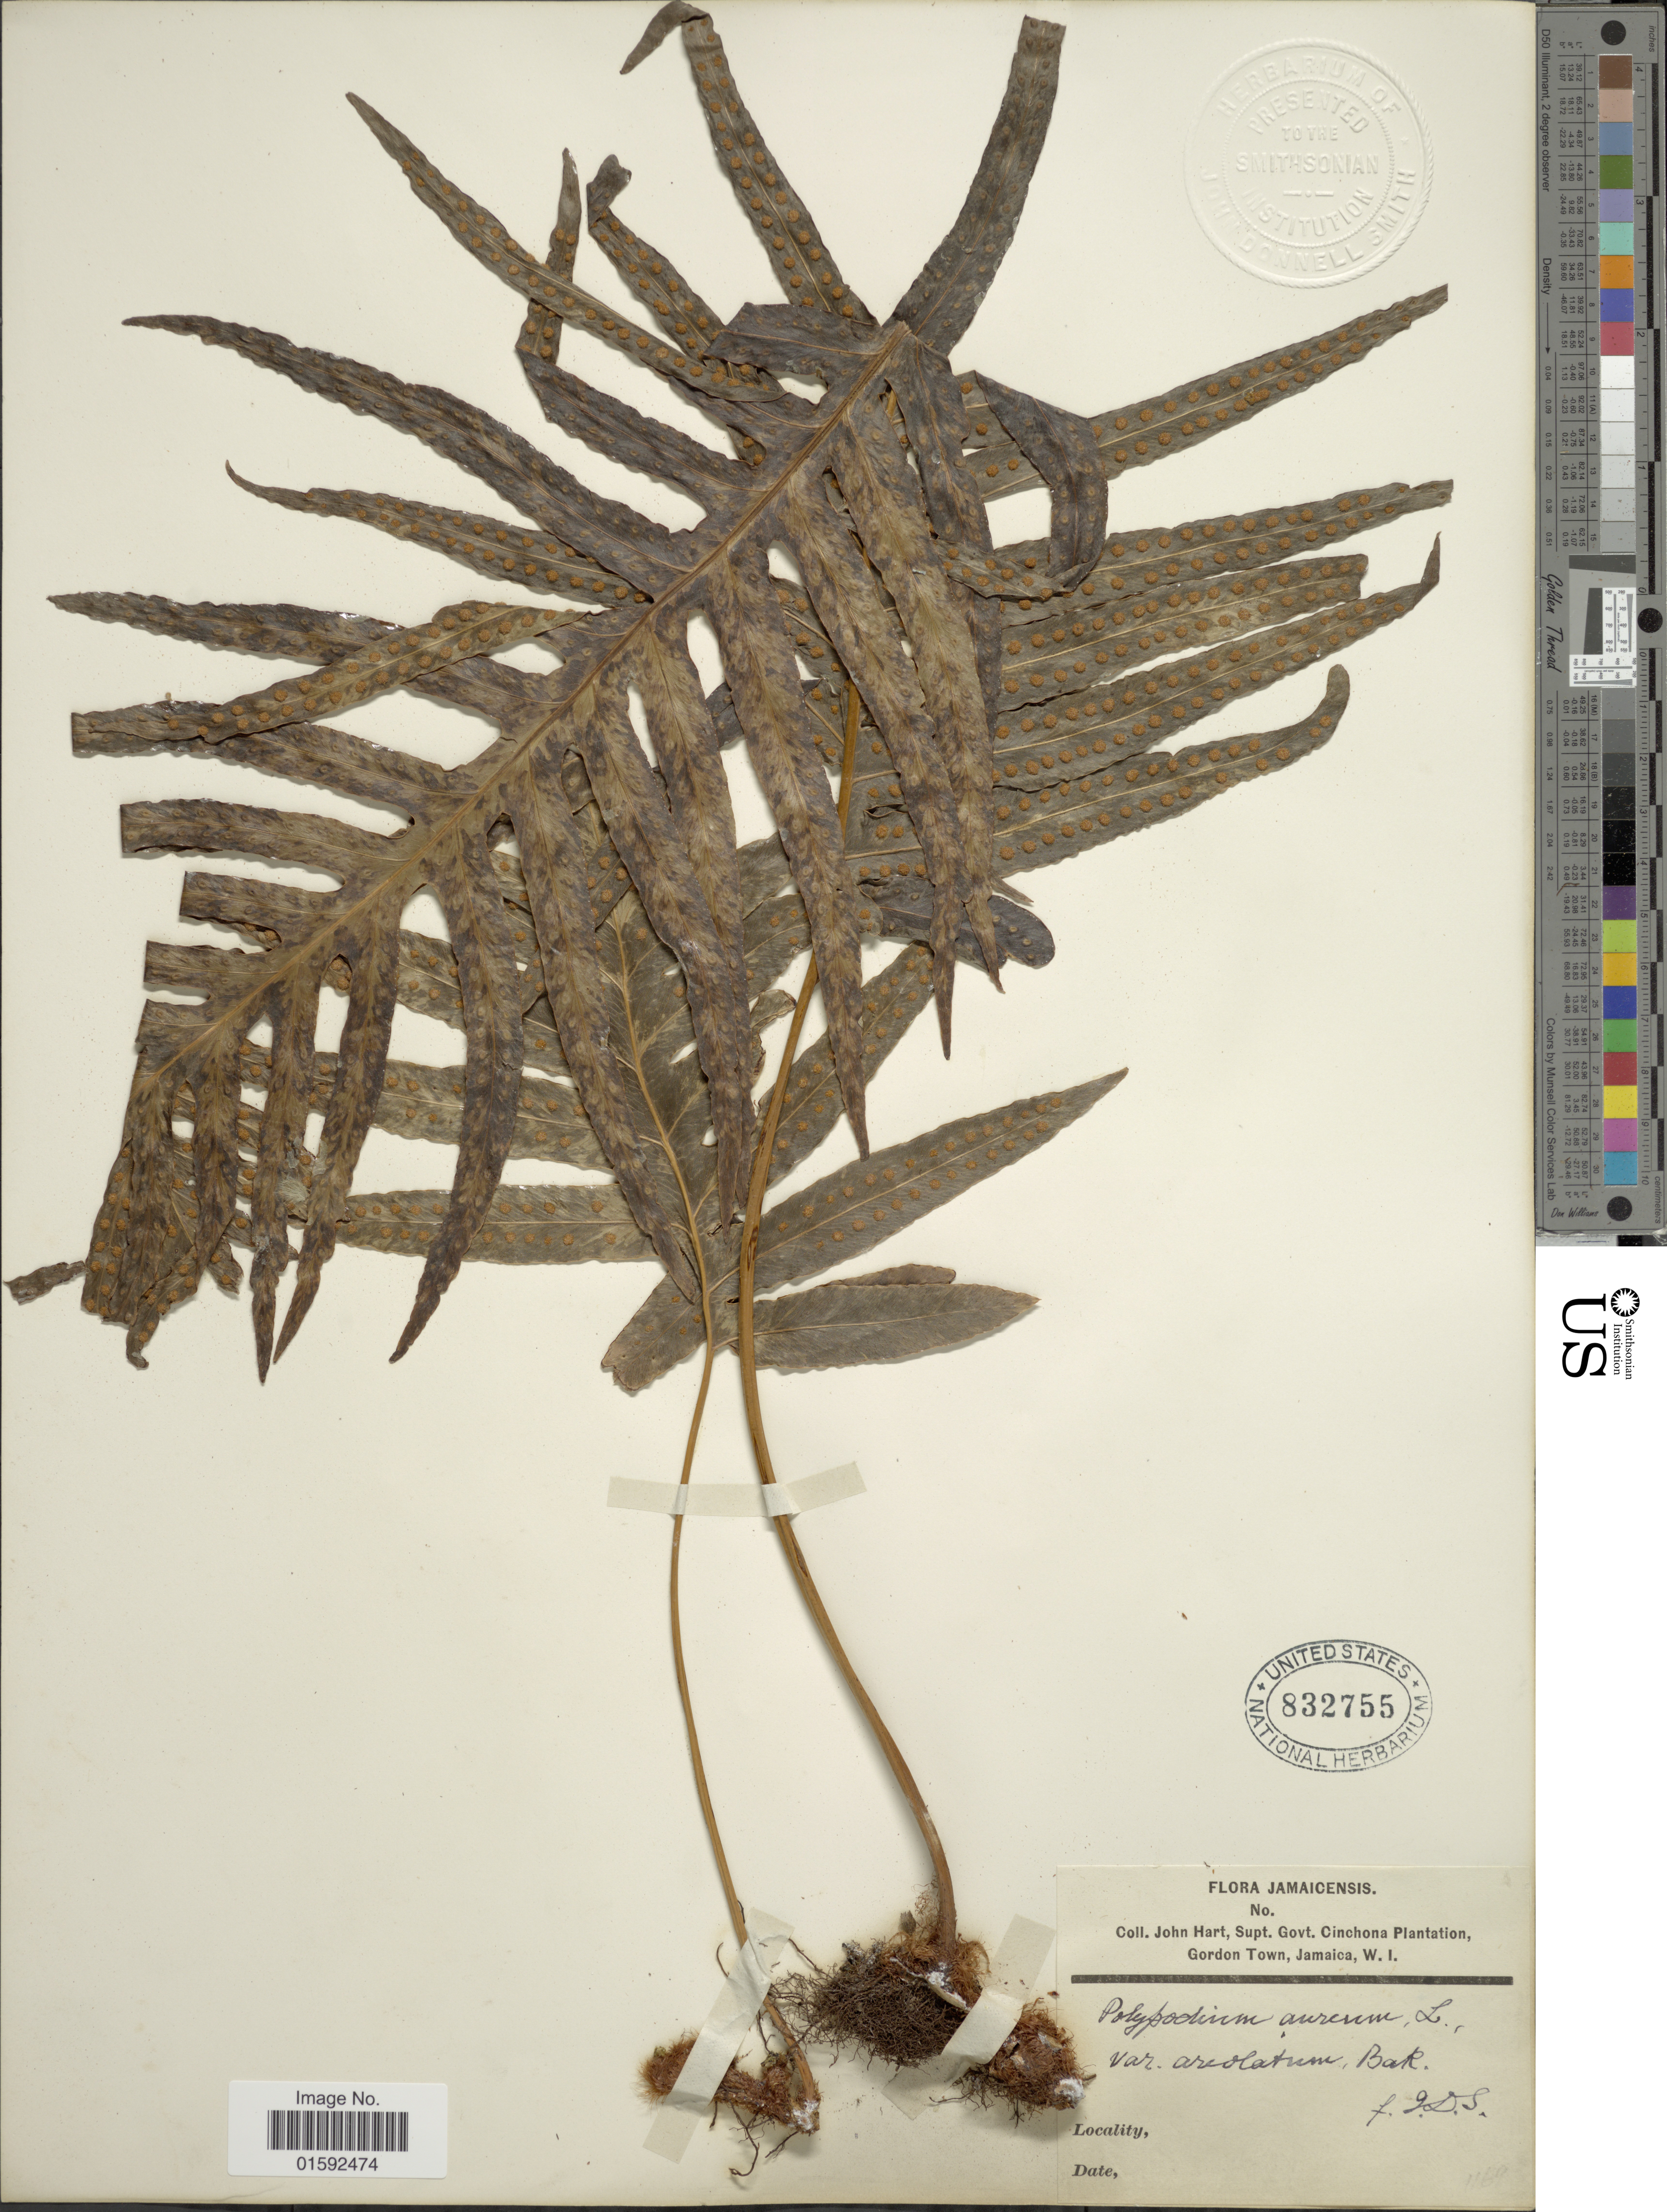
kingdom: Plantae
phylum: Tracheophyta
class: Polypodiopsida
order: Polypodiales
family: Polypodiaceae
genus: Phlebodium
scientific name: Phlebodium pseudoaureum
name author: (Cav.) Lellinger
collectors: J. H. Hart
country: Jamaica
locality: Jamaicensis.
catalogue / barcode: US 832755